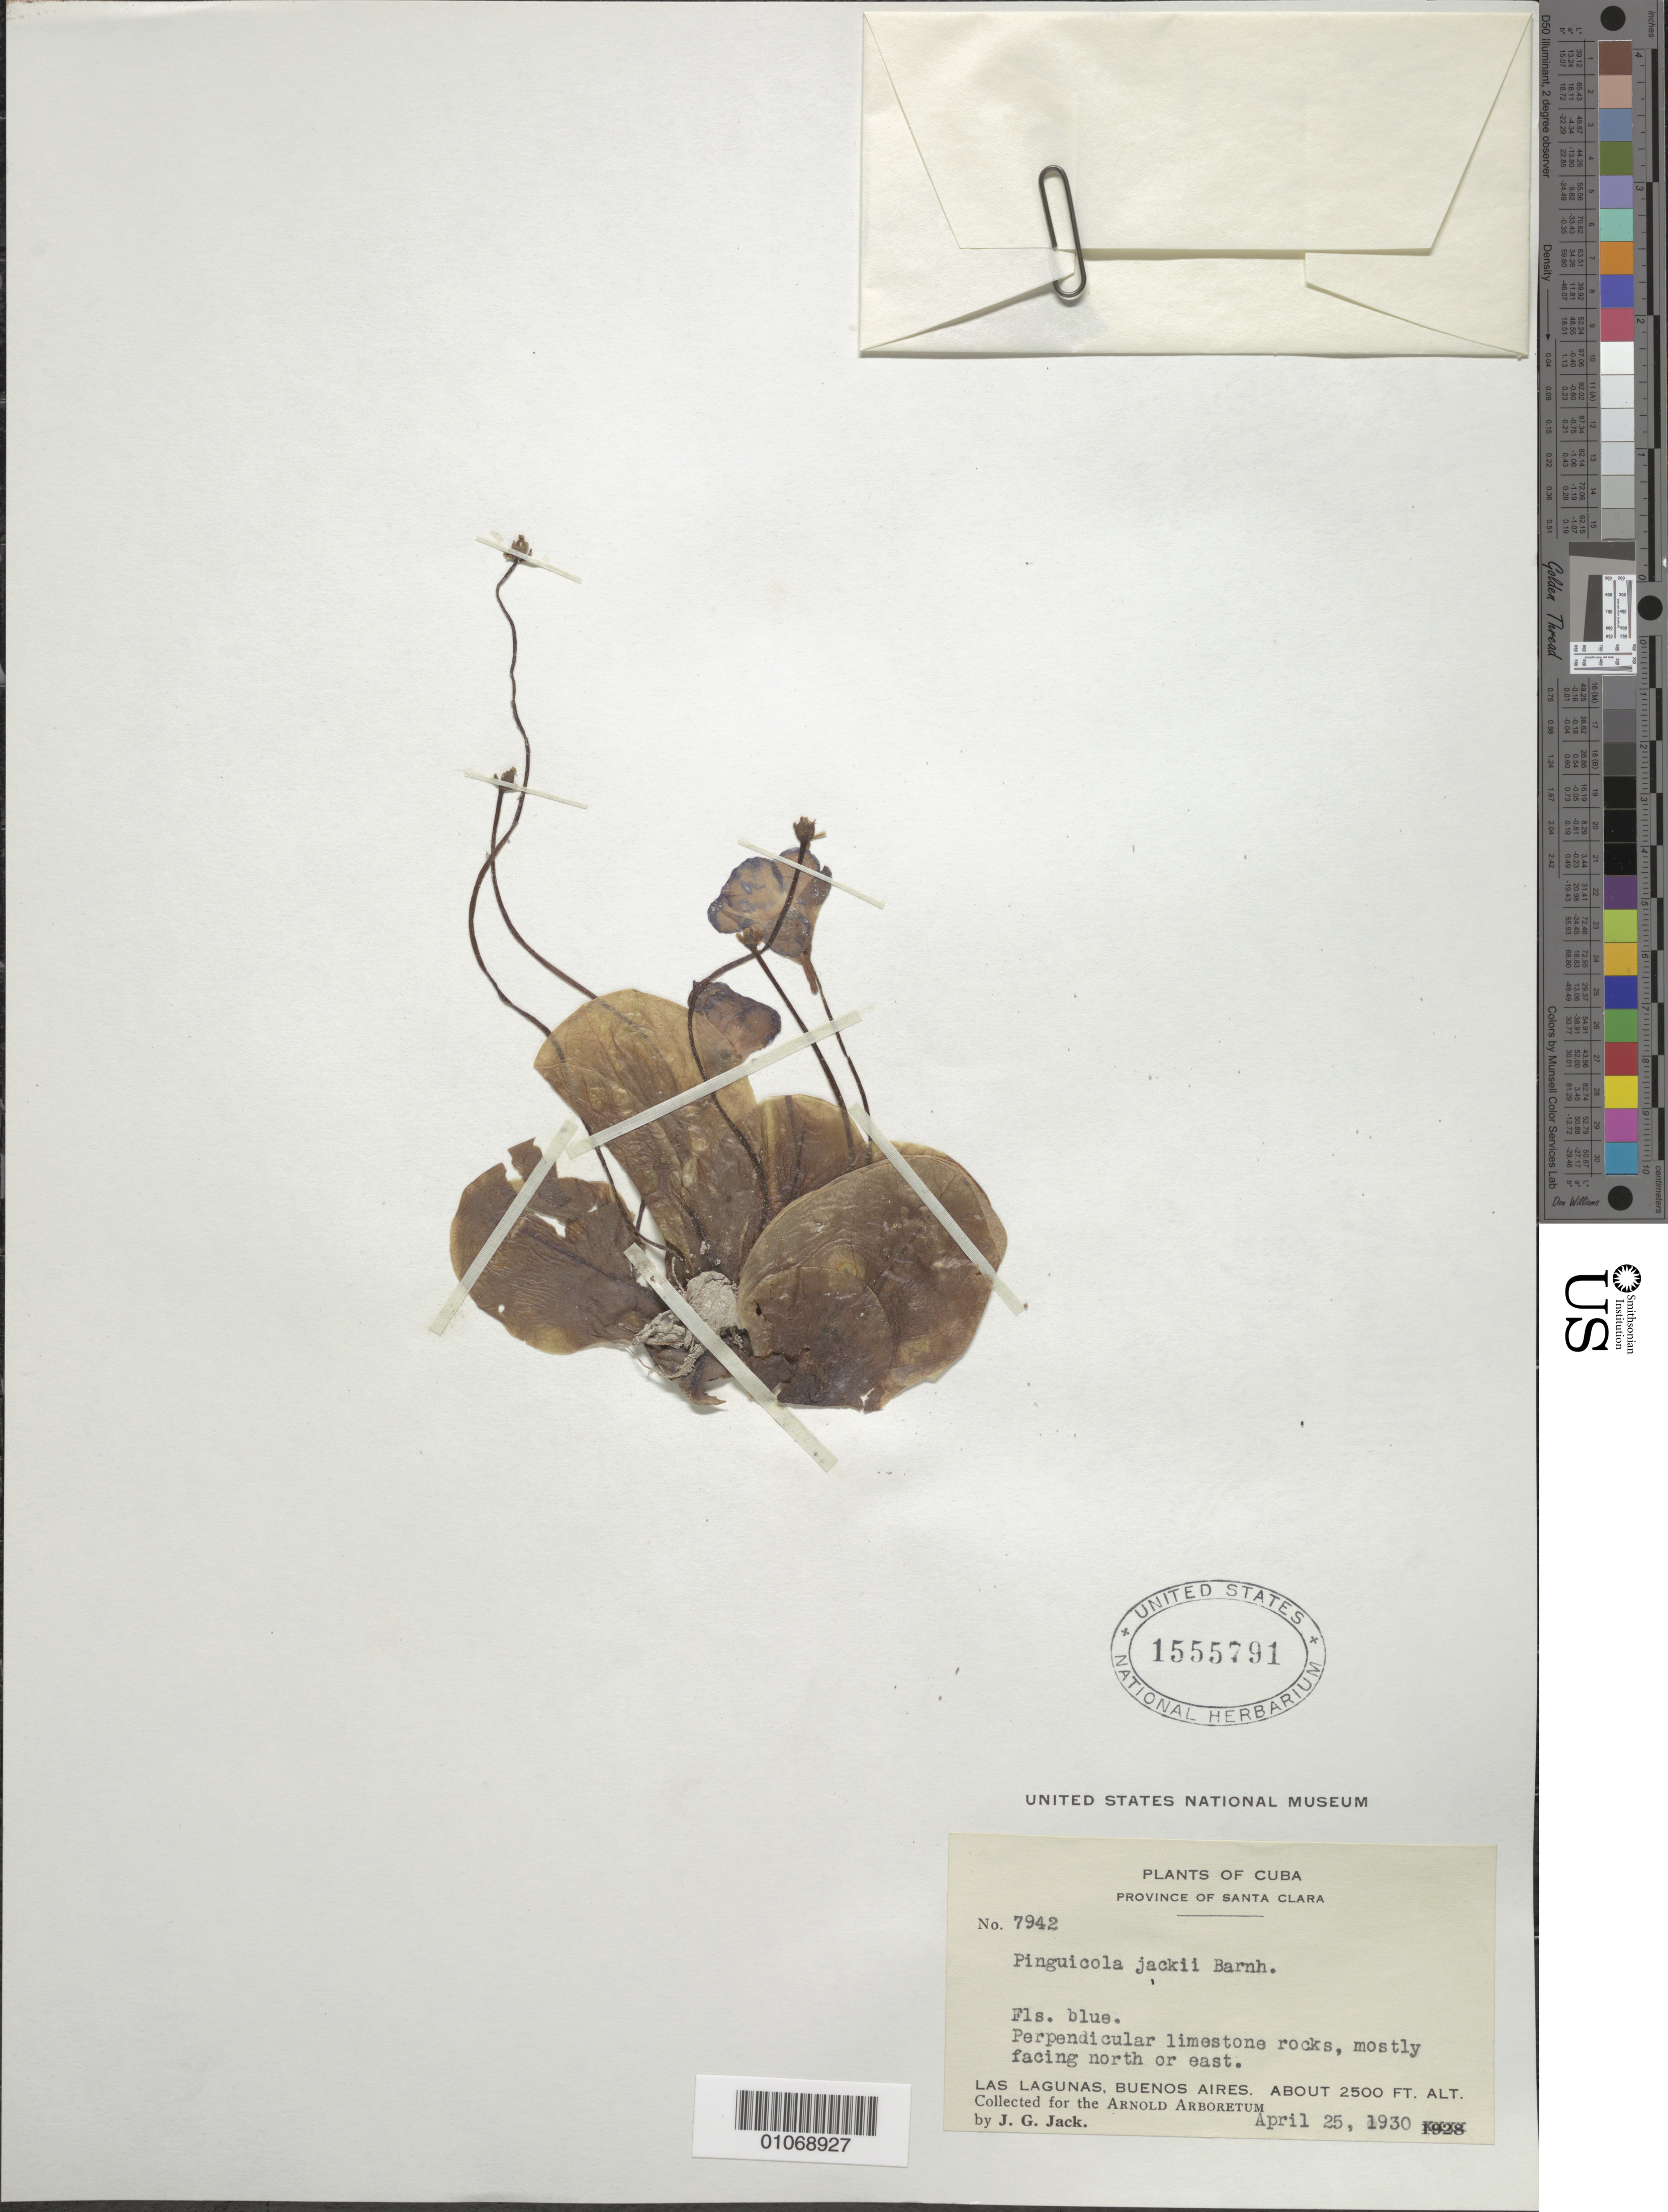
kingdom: Plantae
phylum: Tracheophyta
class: Magnoliopsida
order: Lamiales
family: Lentibulariaceae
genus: Pinguicula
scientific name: Pinguicula jackii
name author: Barnhart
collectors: J. G. Jack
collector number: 7942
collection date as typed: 25 Apr 1930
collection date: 1930-04-25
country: Cuba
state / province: Villa Clara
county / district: Santa Clara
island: Cuba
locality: Las Lgunas, Buenos Aires Perpendicular limestone rocks, mostly facing north or east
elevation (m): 762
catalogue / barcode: US 1555791